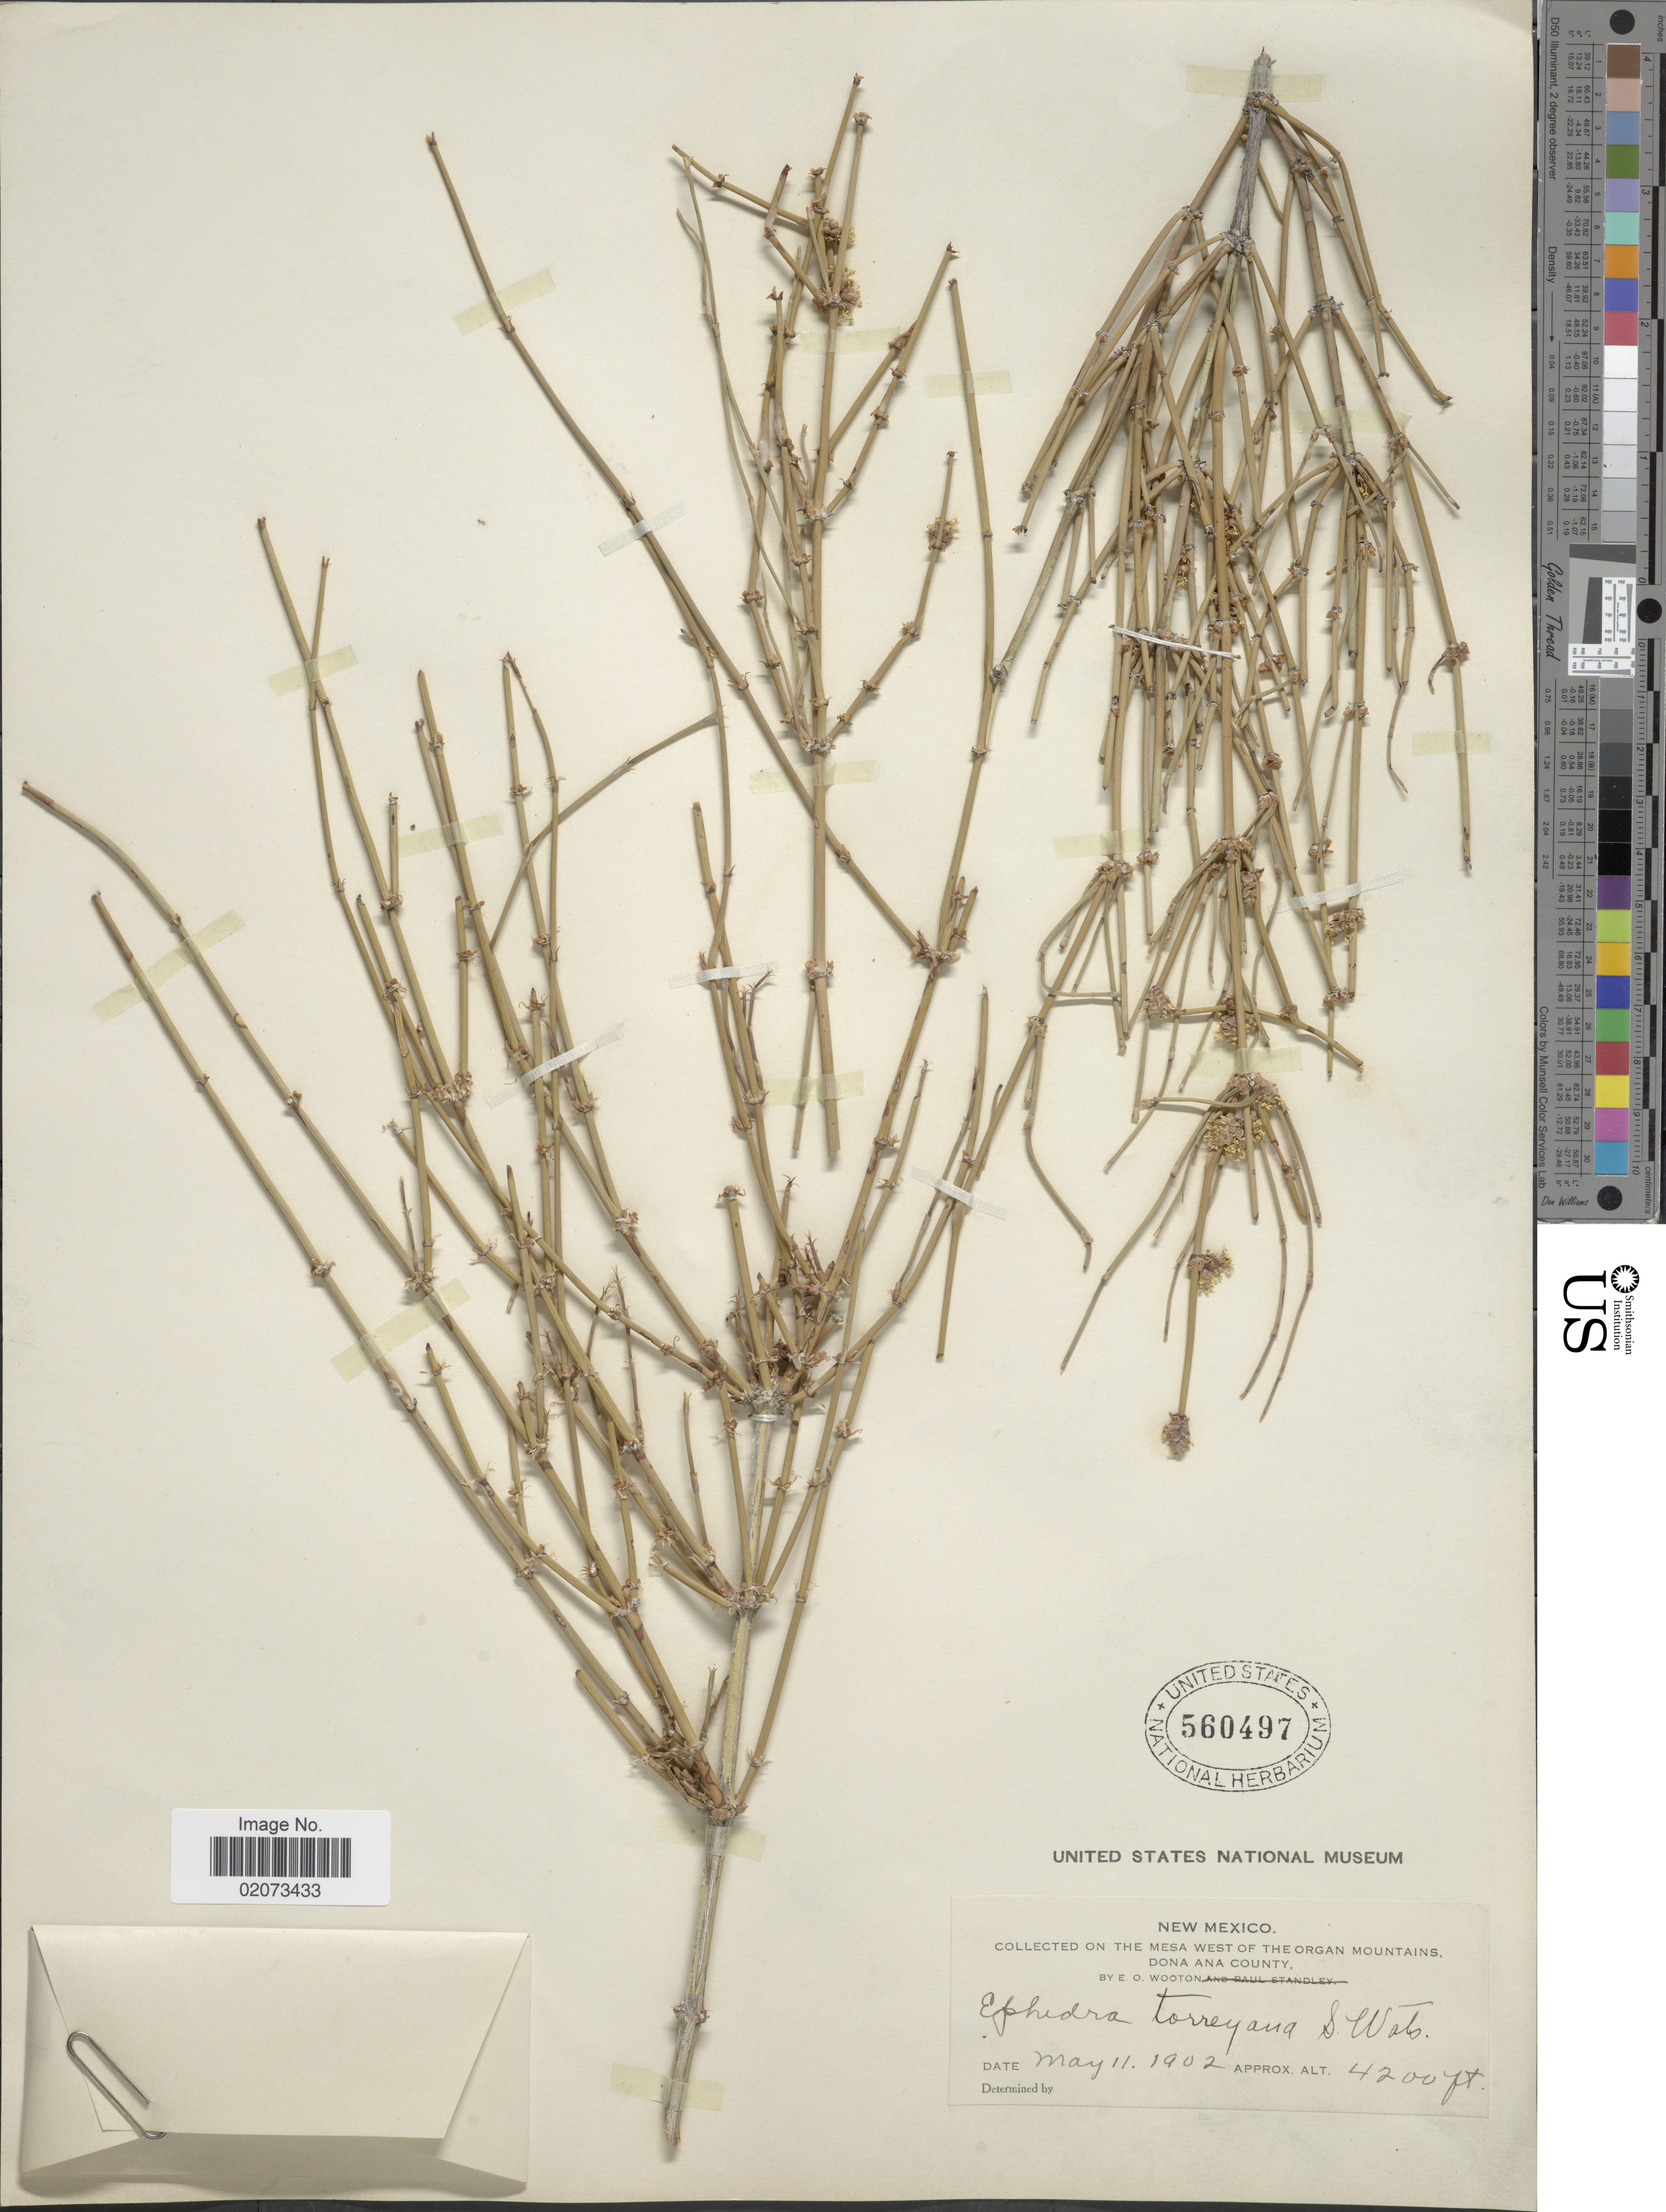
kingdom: Plantae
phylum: Tracheophyta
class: Gnetopsida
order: Ephedrales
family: Ephedraceae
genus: Ephedra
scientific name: Ephedra torreyana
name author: S. Watson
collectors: E. O. Wooton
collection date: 1902-05-11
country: United States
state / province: New Mexico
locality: On the Mesa West of the Organ Mountains, Dona Ana County.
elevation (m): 1280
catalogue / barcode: US 560497